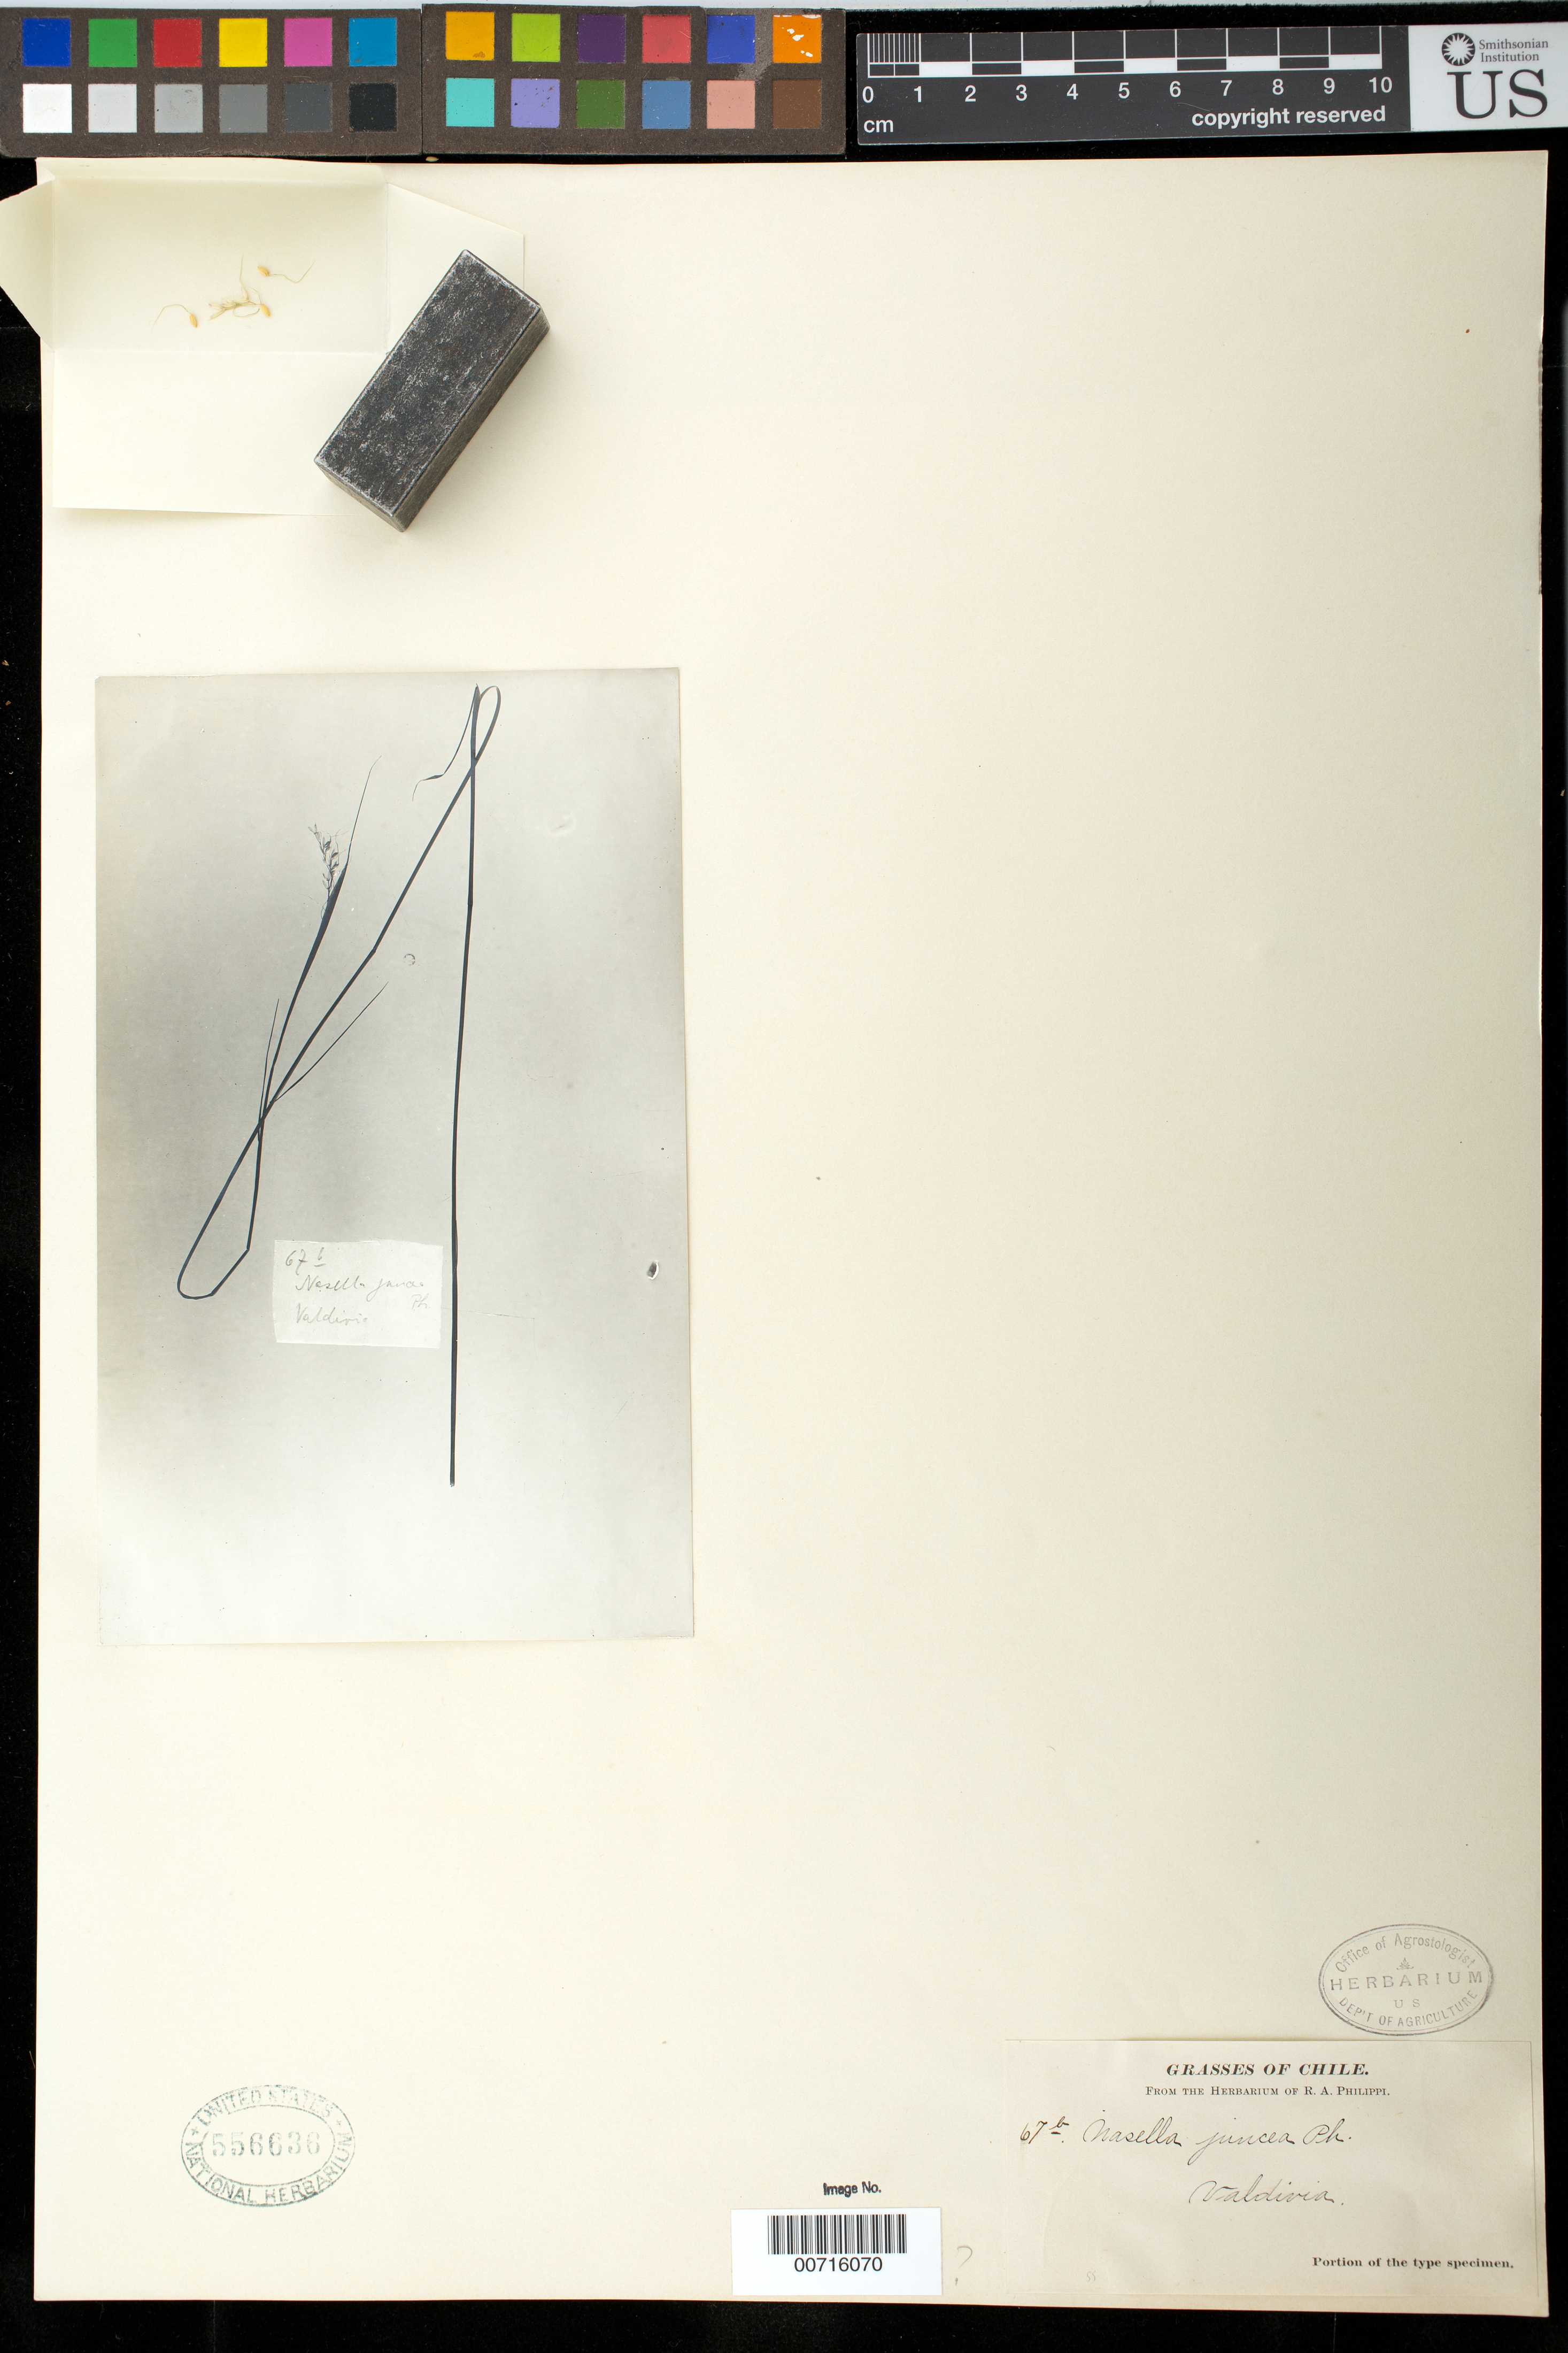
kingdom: Plantae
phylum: Tracheophyta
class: Liliopsida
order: Poales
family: Poaceae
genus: Nassella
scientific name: Nassella juncea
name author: Phil.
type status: Type Collection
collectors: ex. herb. R.A. Philippi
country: Chile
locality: Valdivia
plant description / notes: Photograph and fragmentary material of type specimen ex herb. R.A. Philippi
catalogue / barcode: US 556636